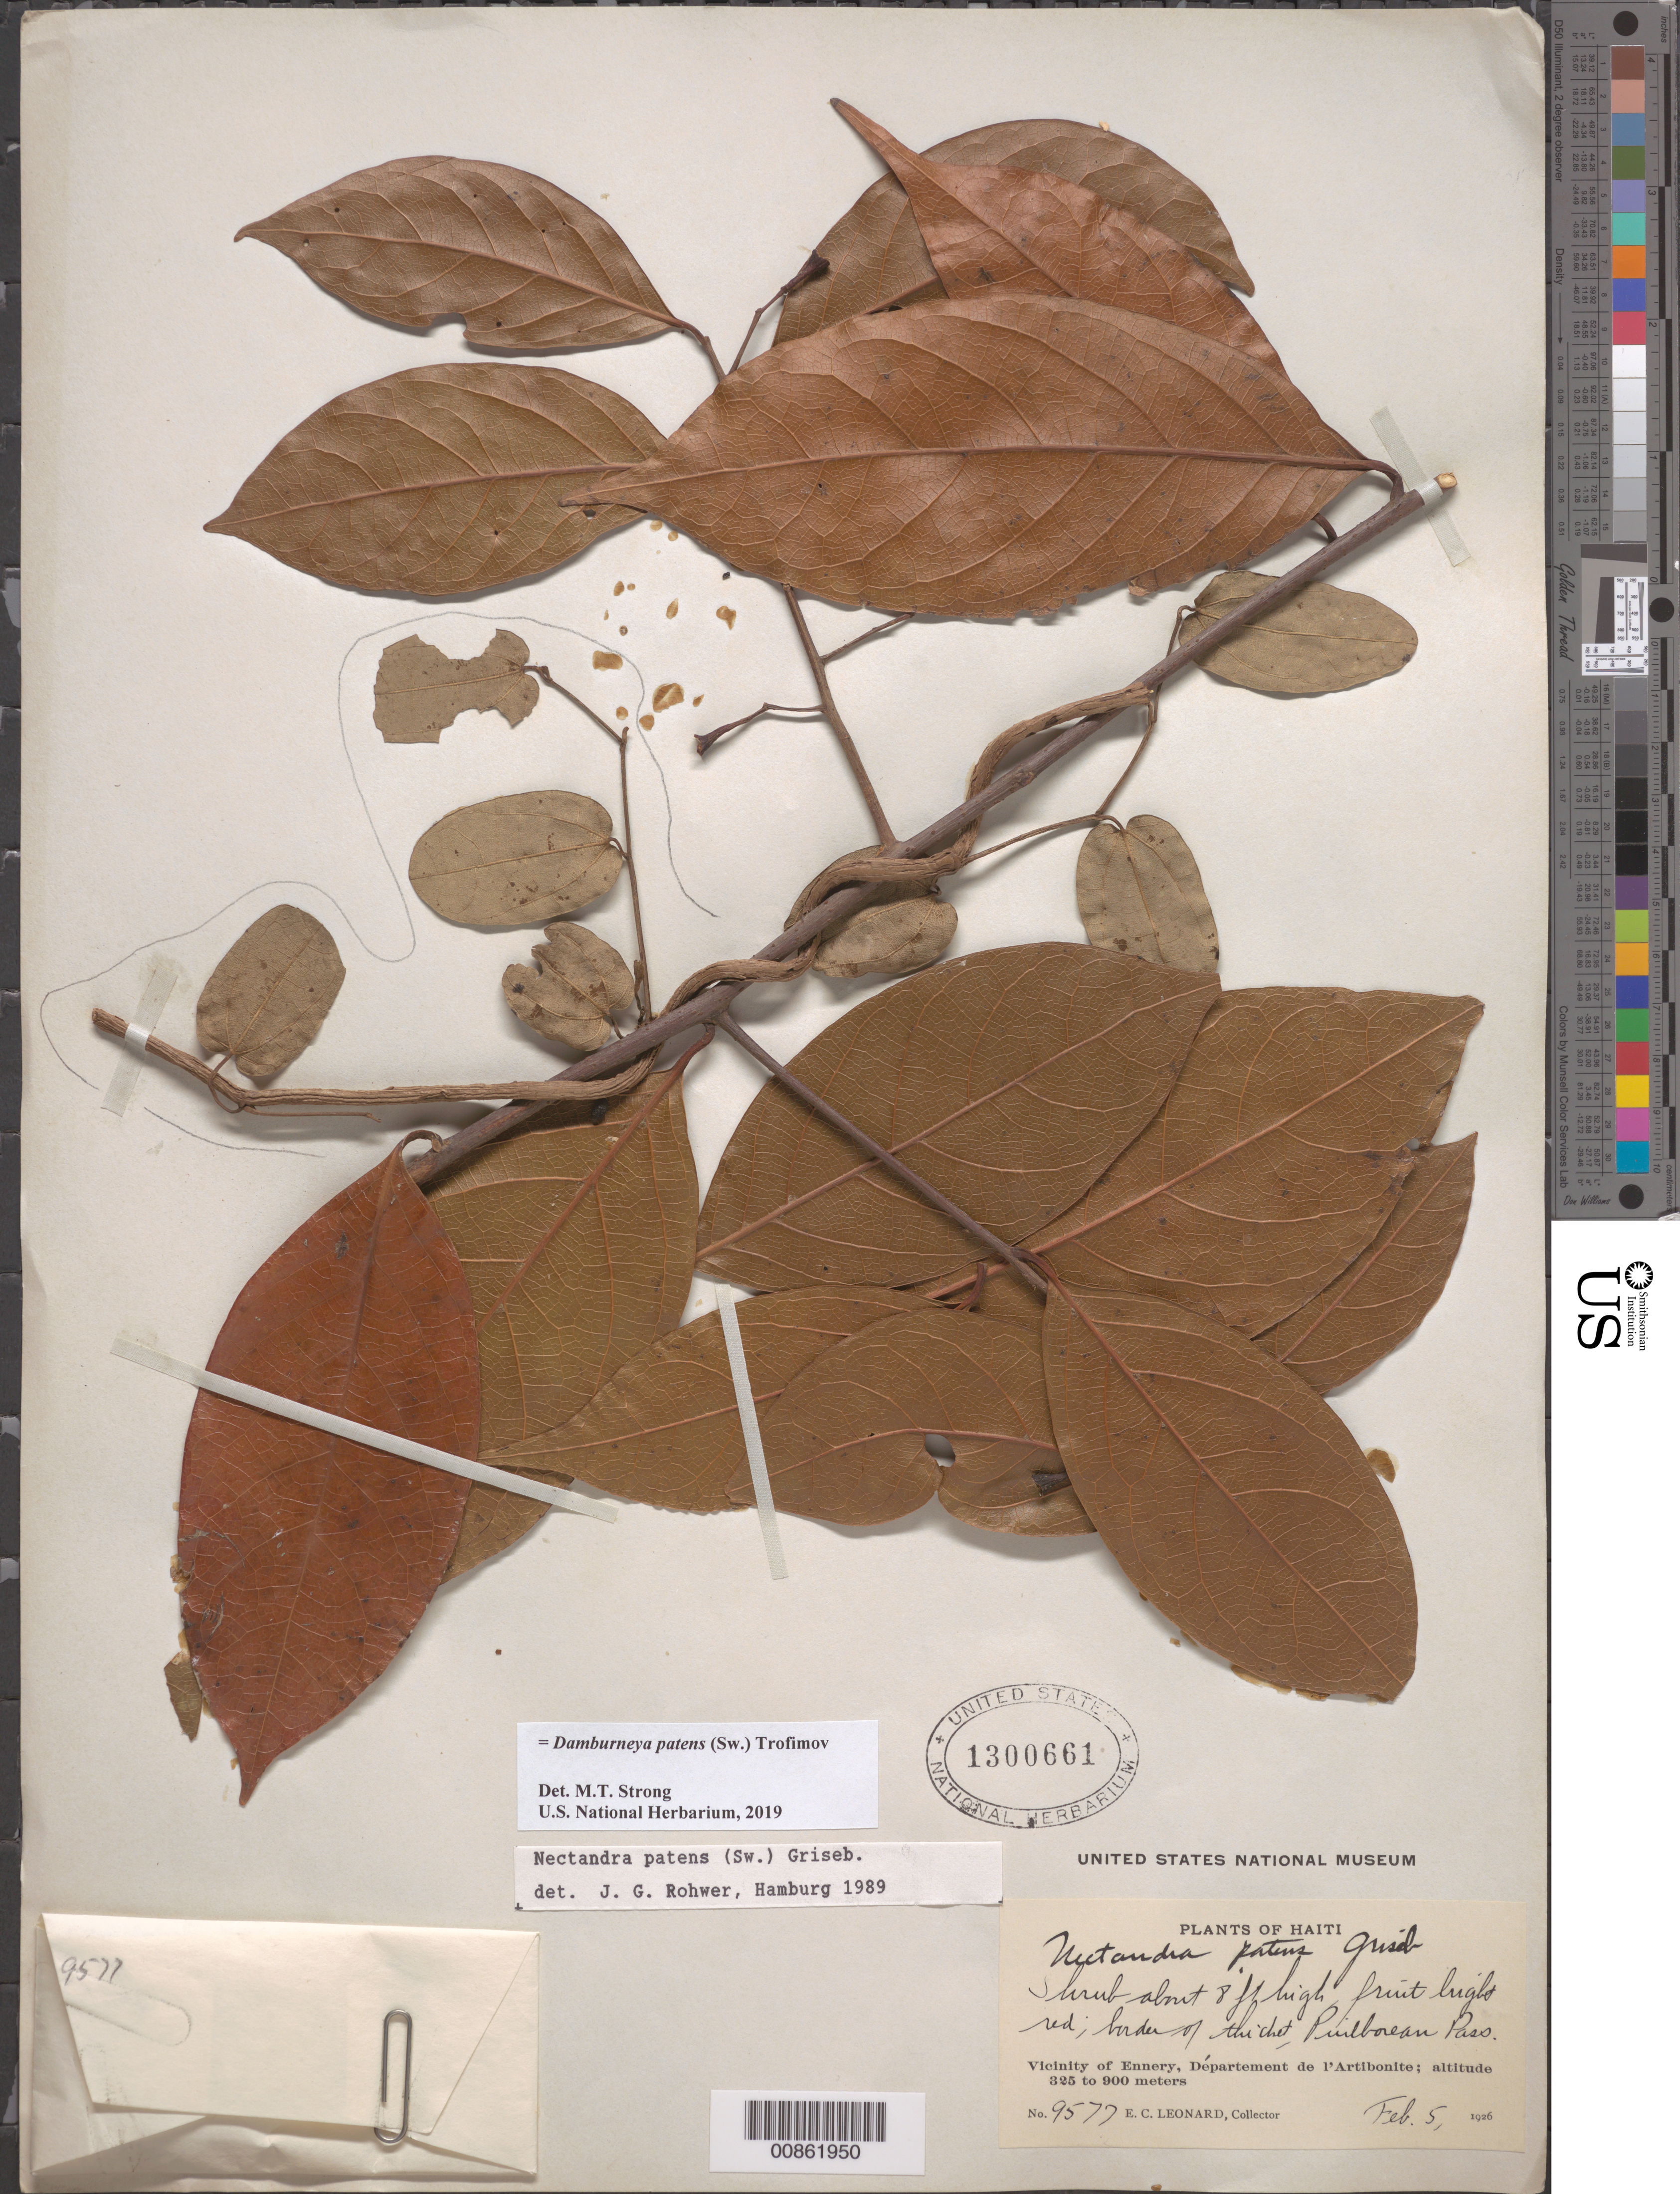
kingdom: Plantae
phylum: Tracheophyta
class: Magnoliopsida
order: Laurales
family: Lauraceae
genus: Damburneya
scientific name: Damburneya patens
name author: (Sw.) Trofimov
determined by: Strong, M. T., (US), Smithsonian Institution - National Museum of Natural History (UNITED STATES)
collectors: E. C. Leonard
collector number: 9577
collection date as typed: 05 Feb 1926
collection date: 1926-02-05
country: Haiti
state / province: Artibonite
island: Hispaniola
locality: Vicinity of Ennery. Puilboreau Pass.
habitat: Border of thicket.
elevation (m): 325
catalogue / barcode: US 1300661